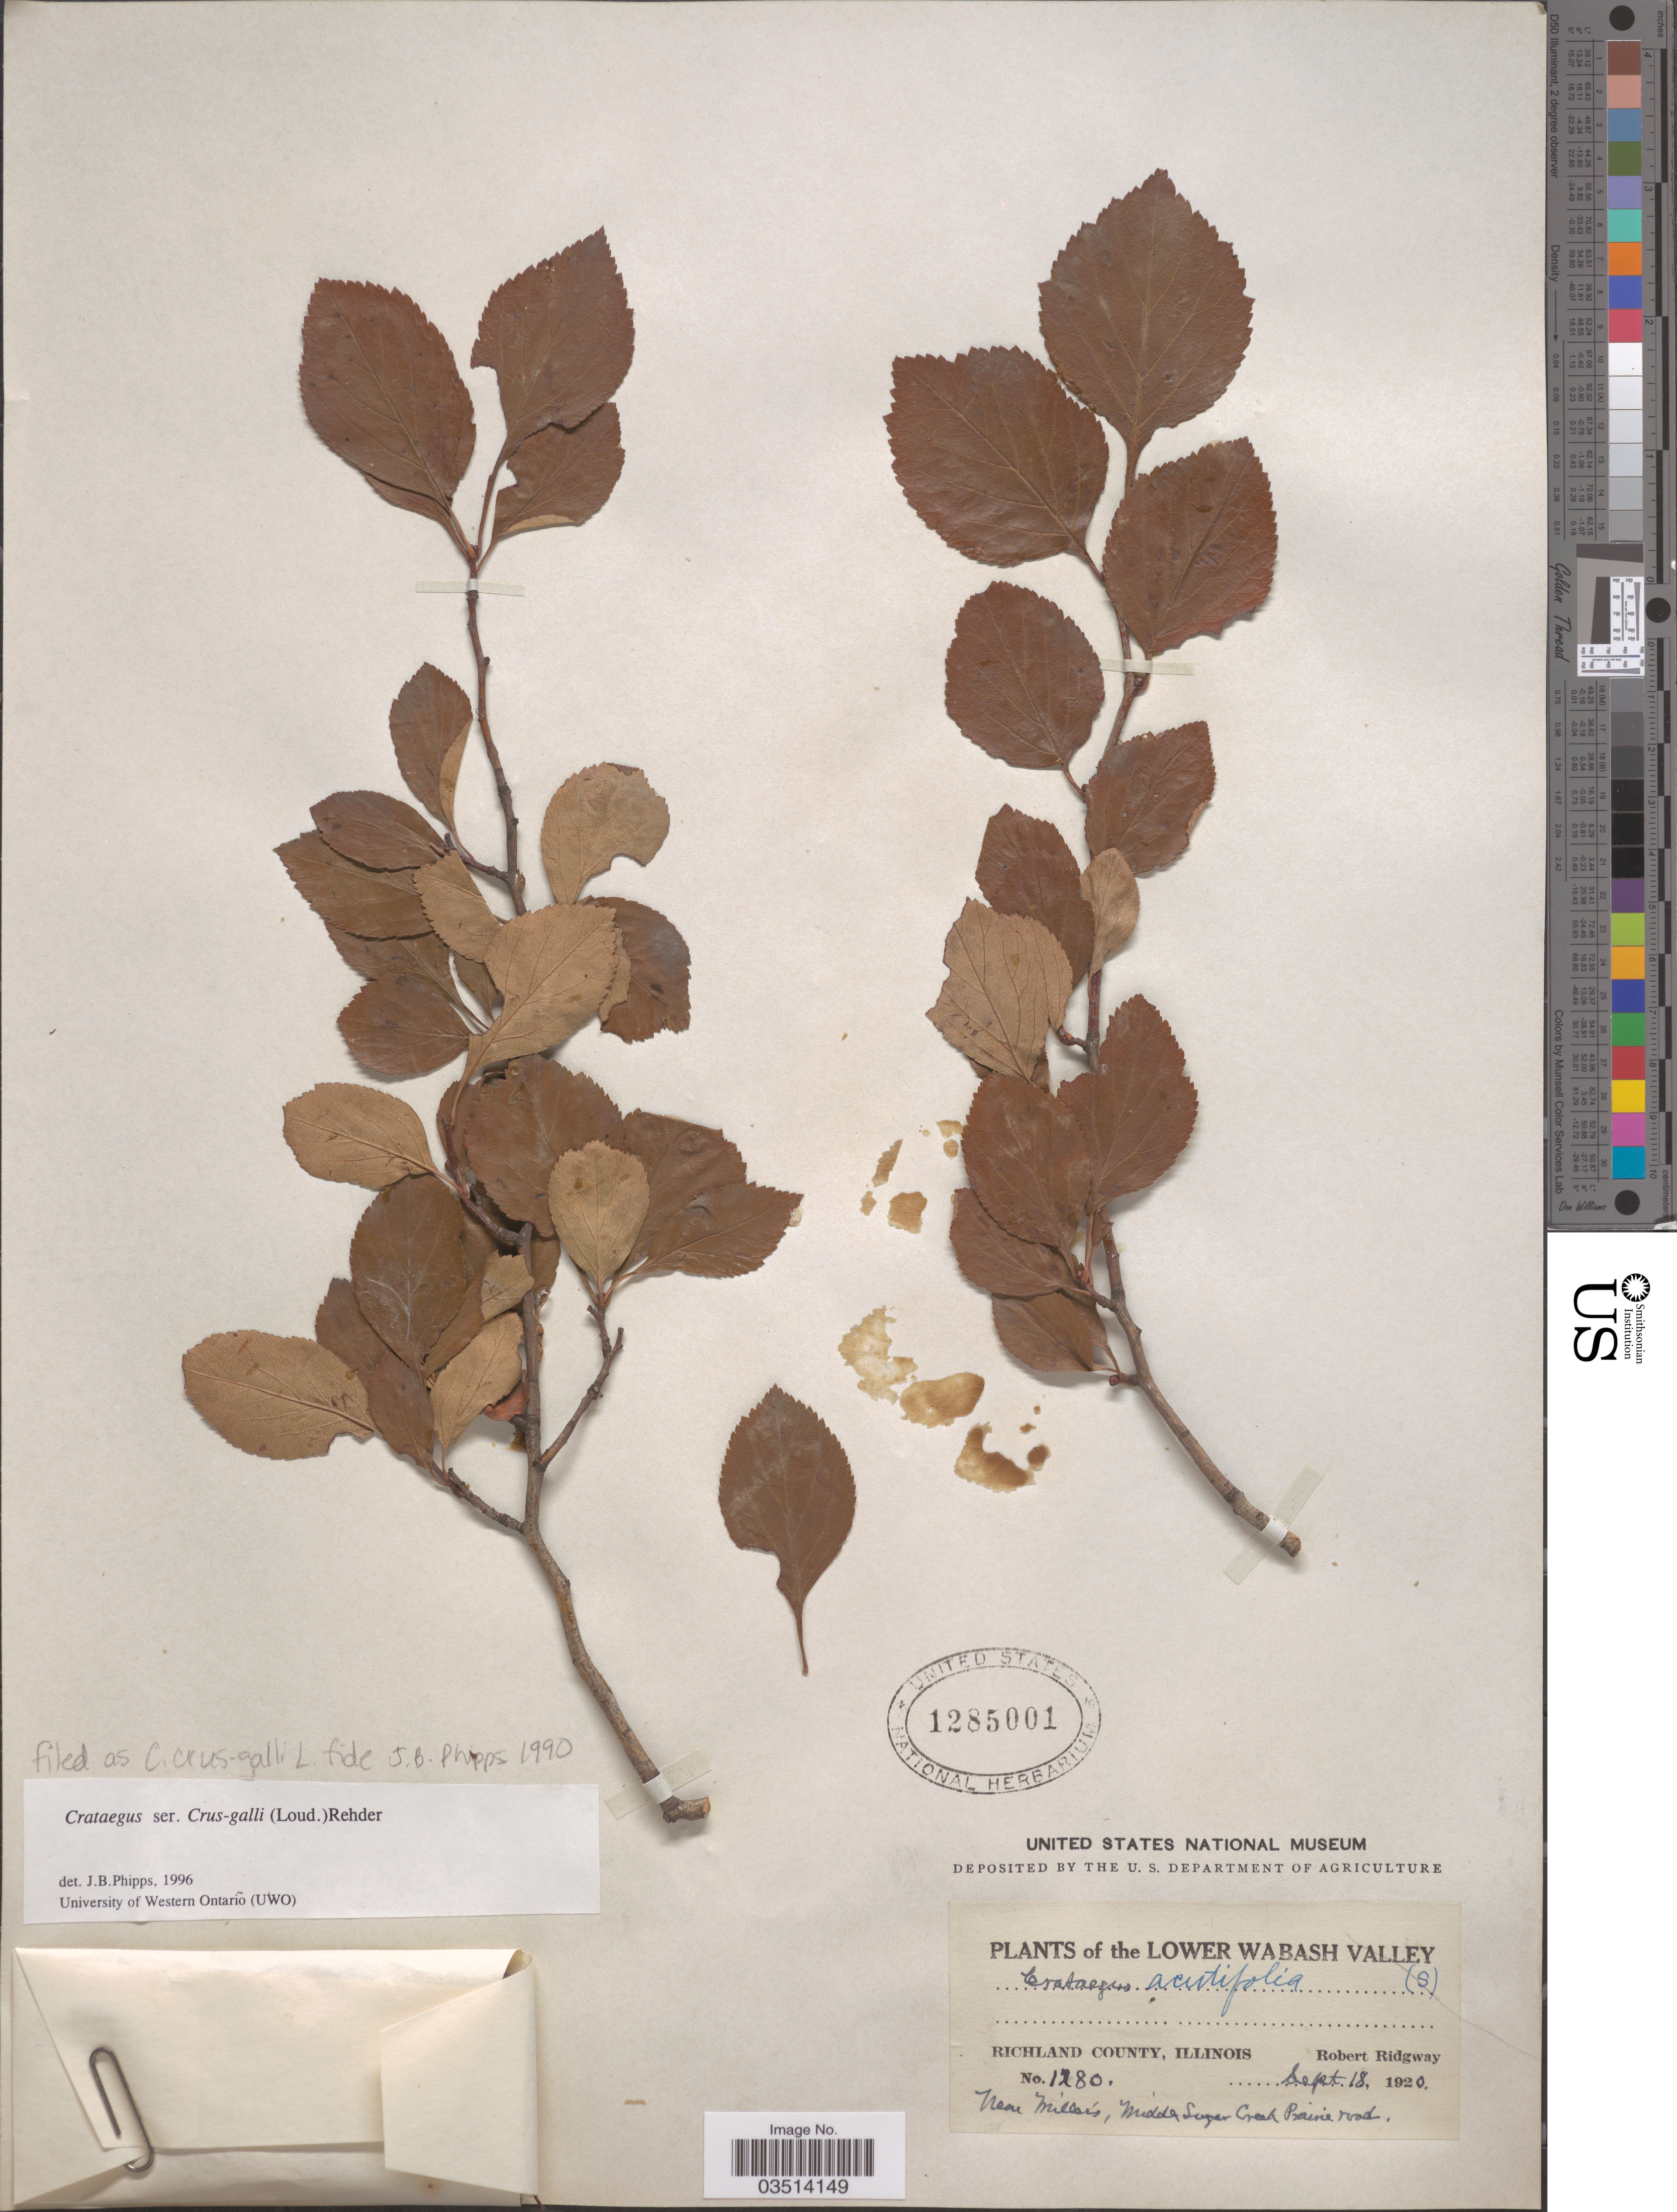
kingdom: Plantae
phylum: Tracheophyta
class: Magnoliopsida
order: Rosales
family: Rosaceae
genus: Crataegus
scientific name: Crataegus crus-galli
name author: L.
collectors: R. Ridgway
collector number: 1280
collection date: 1920-09-18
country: United States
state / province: Illinois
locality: The Lower Wabash Valley. Richland County. Near Millers, Middle Sugar Creek Prairie road.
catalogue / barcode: US 1285001